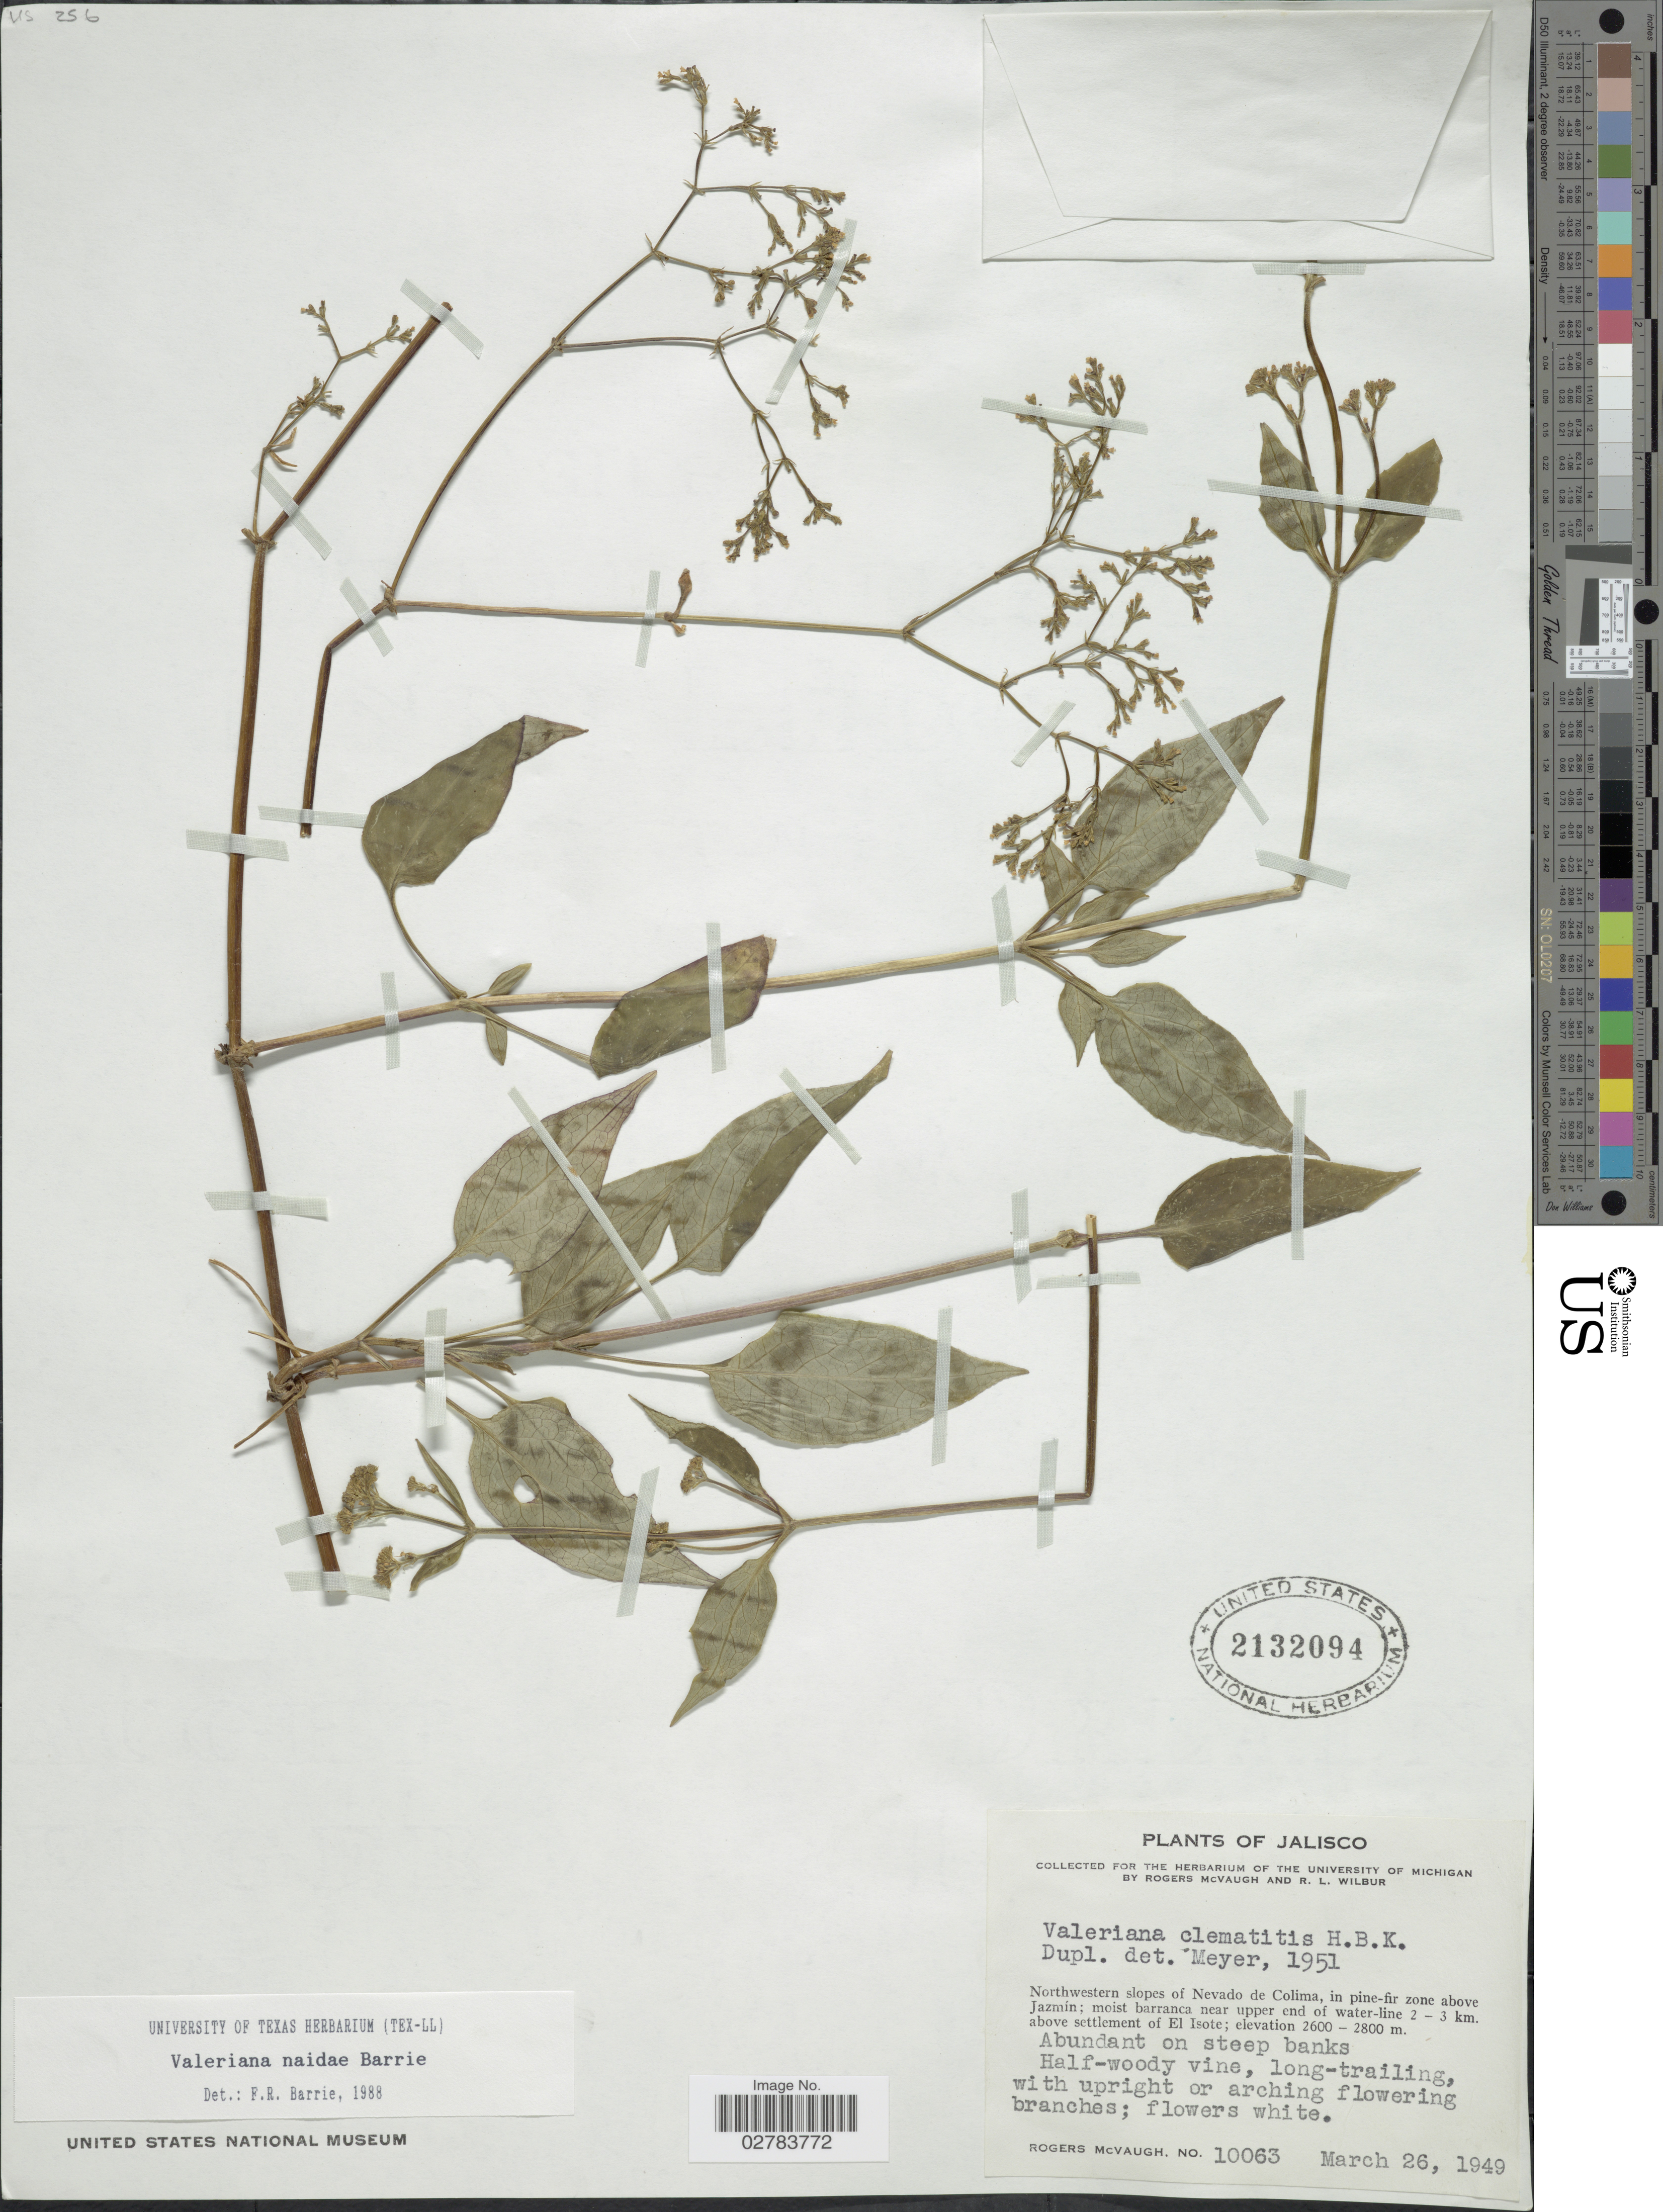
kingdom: Plantae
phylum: Tracheophyta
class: Magnoliopsida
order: Dipsacales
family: Caprifoliaceae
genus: Valeriana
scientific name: Valeriana naidae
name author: Barrie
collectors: R. McVaugh & R. L. Wilbur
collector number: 10063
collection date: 1949-03-26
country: Mexico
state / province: Jalisco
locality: Northwestern slopes of Nevado de Colima, in pine-fir zone above Jazmín; moist barranca near upper end of water-line 2-3 km. above settlement of El Isote.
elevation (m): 2600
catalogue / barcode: US 2132094